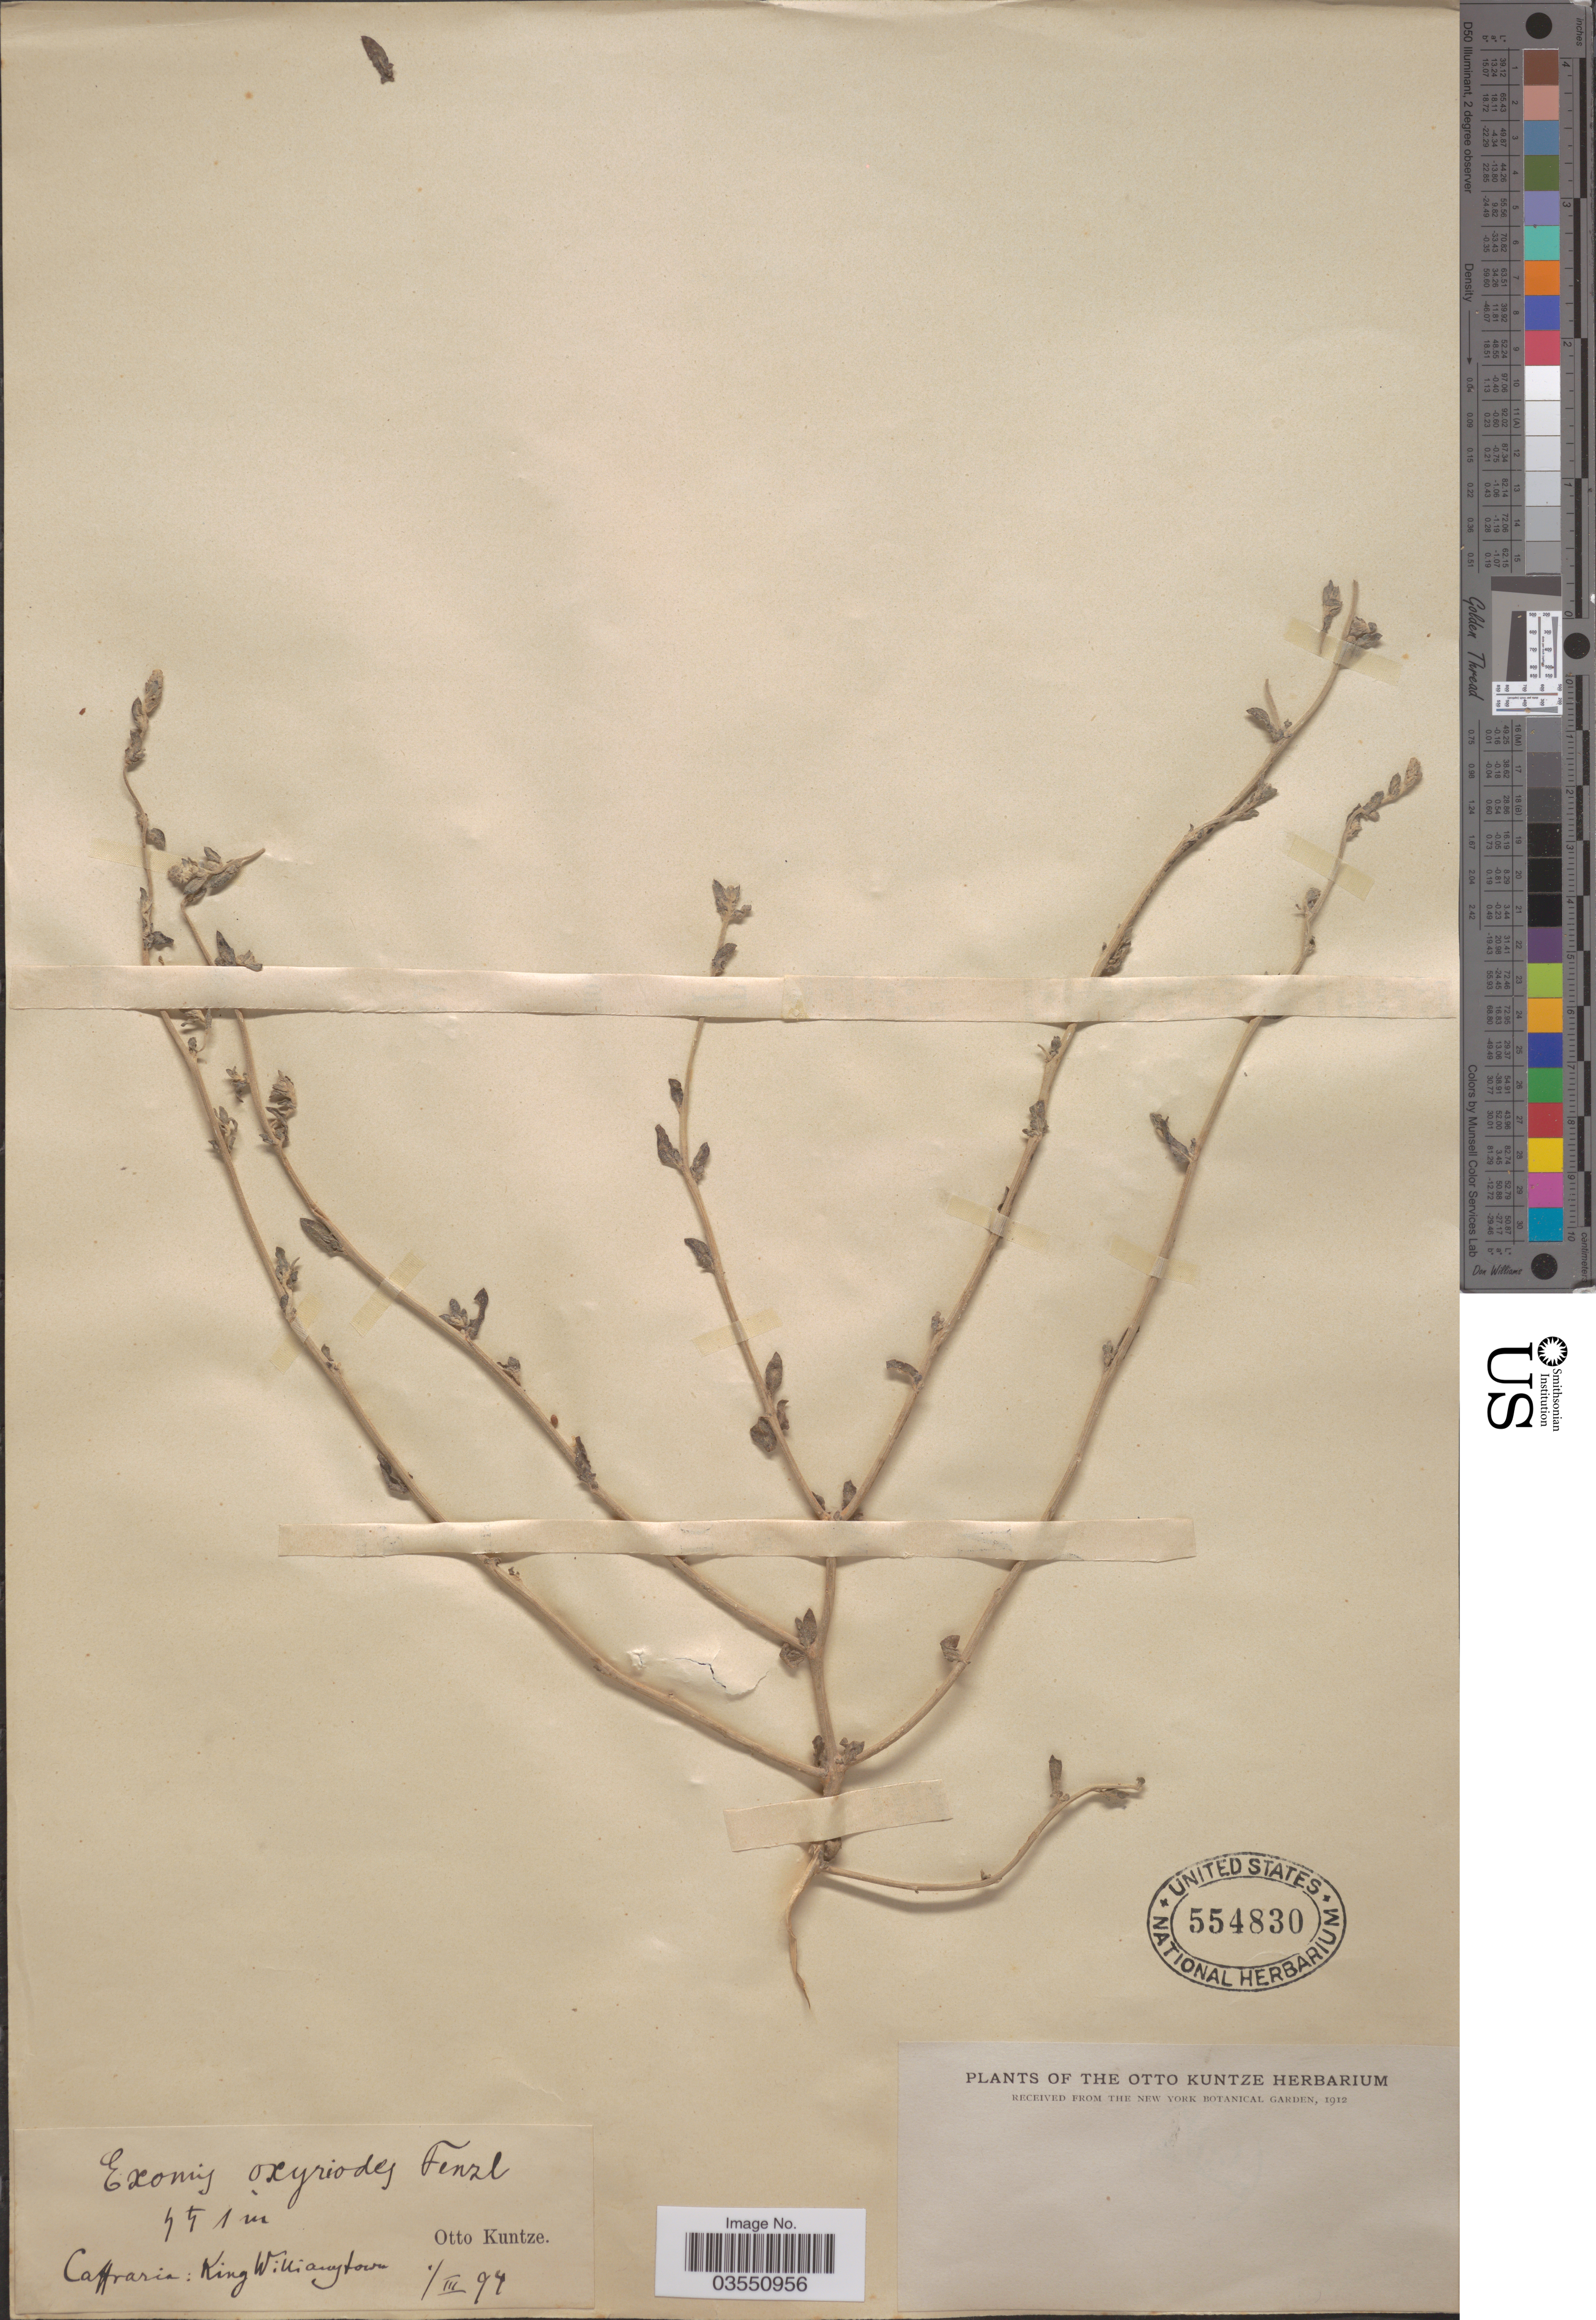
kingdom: Plantae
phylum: Tracheophyta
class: Magnoliopsida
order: Caryophyllales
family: Amaranthaceae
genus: Exomis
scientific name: Exomis oxyrioides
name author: Fenzl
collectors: C.E.O. Kuntze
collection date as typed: Transcribed d/m/y: 1/3/94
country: South Africa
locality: Caffraria: King Williamstown.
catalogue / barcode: US 554830